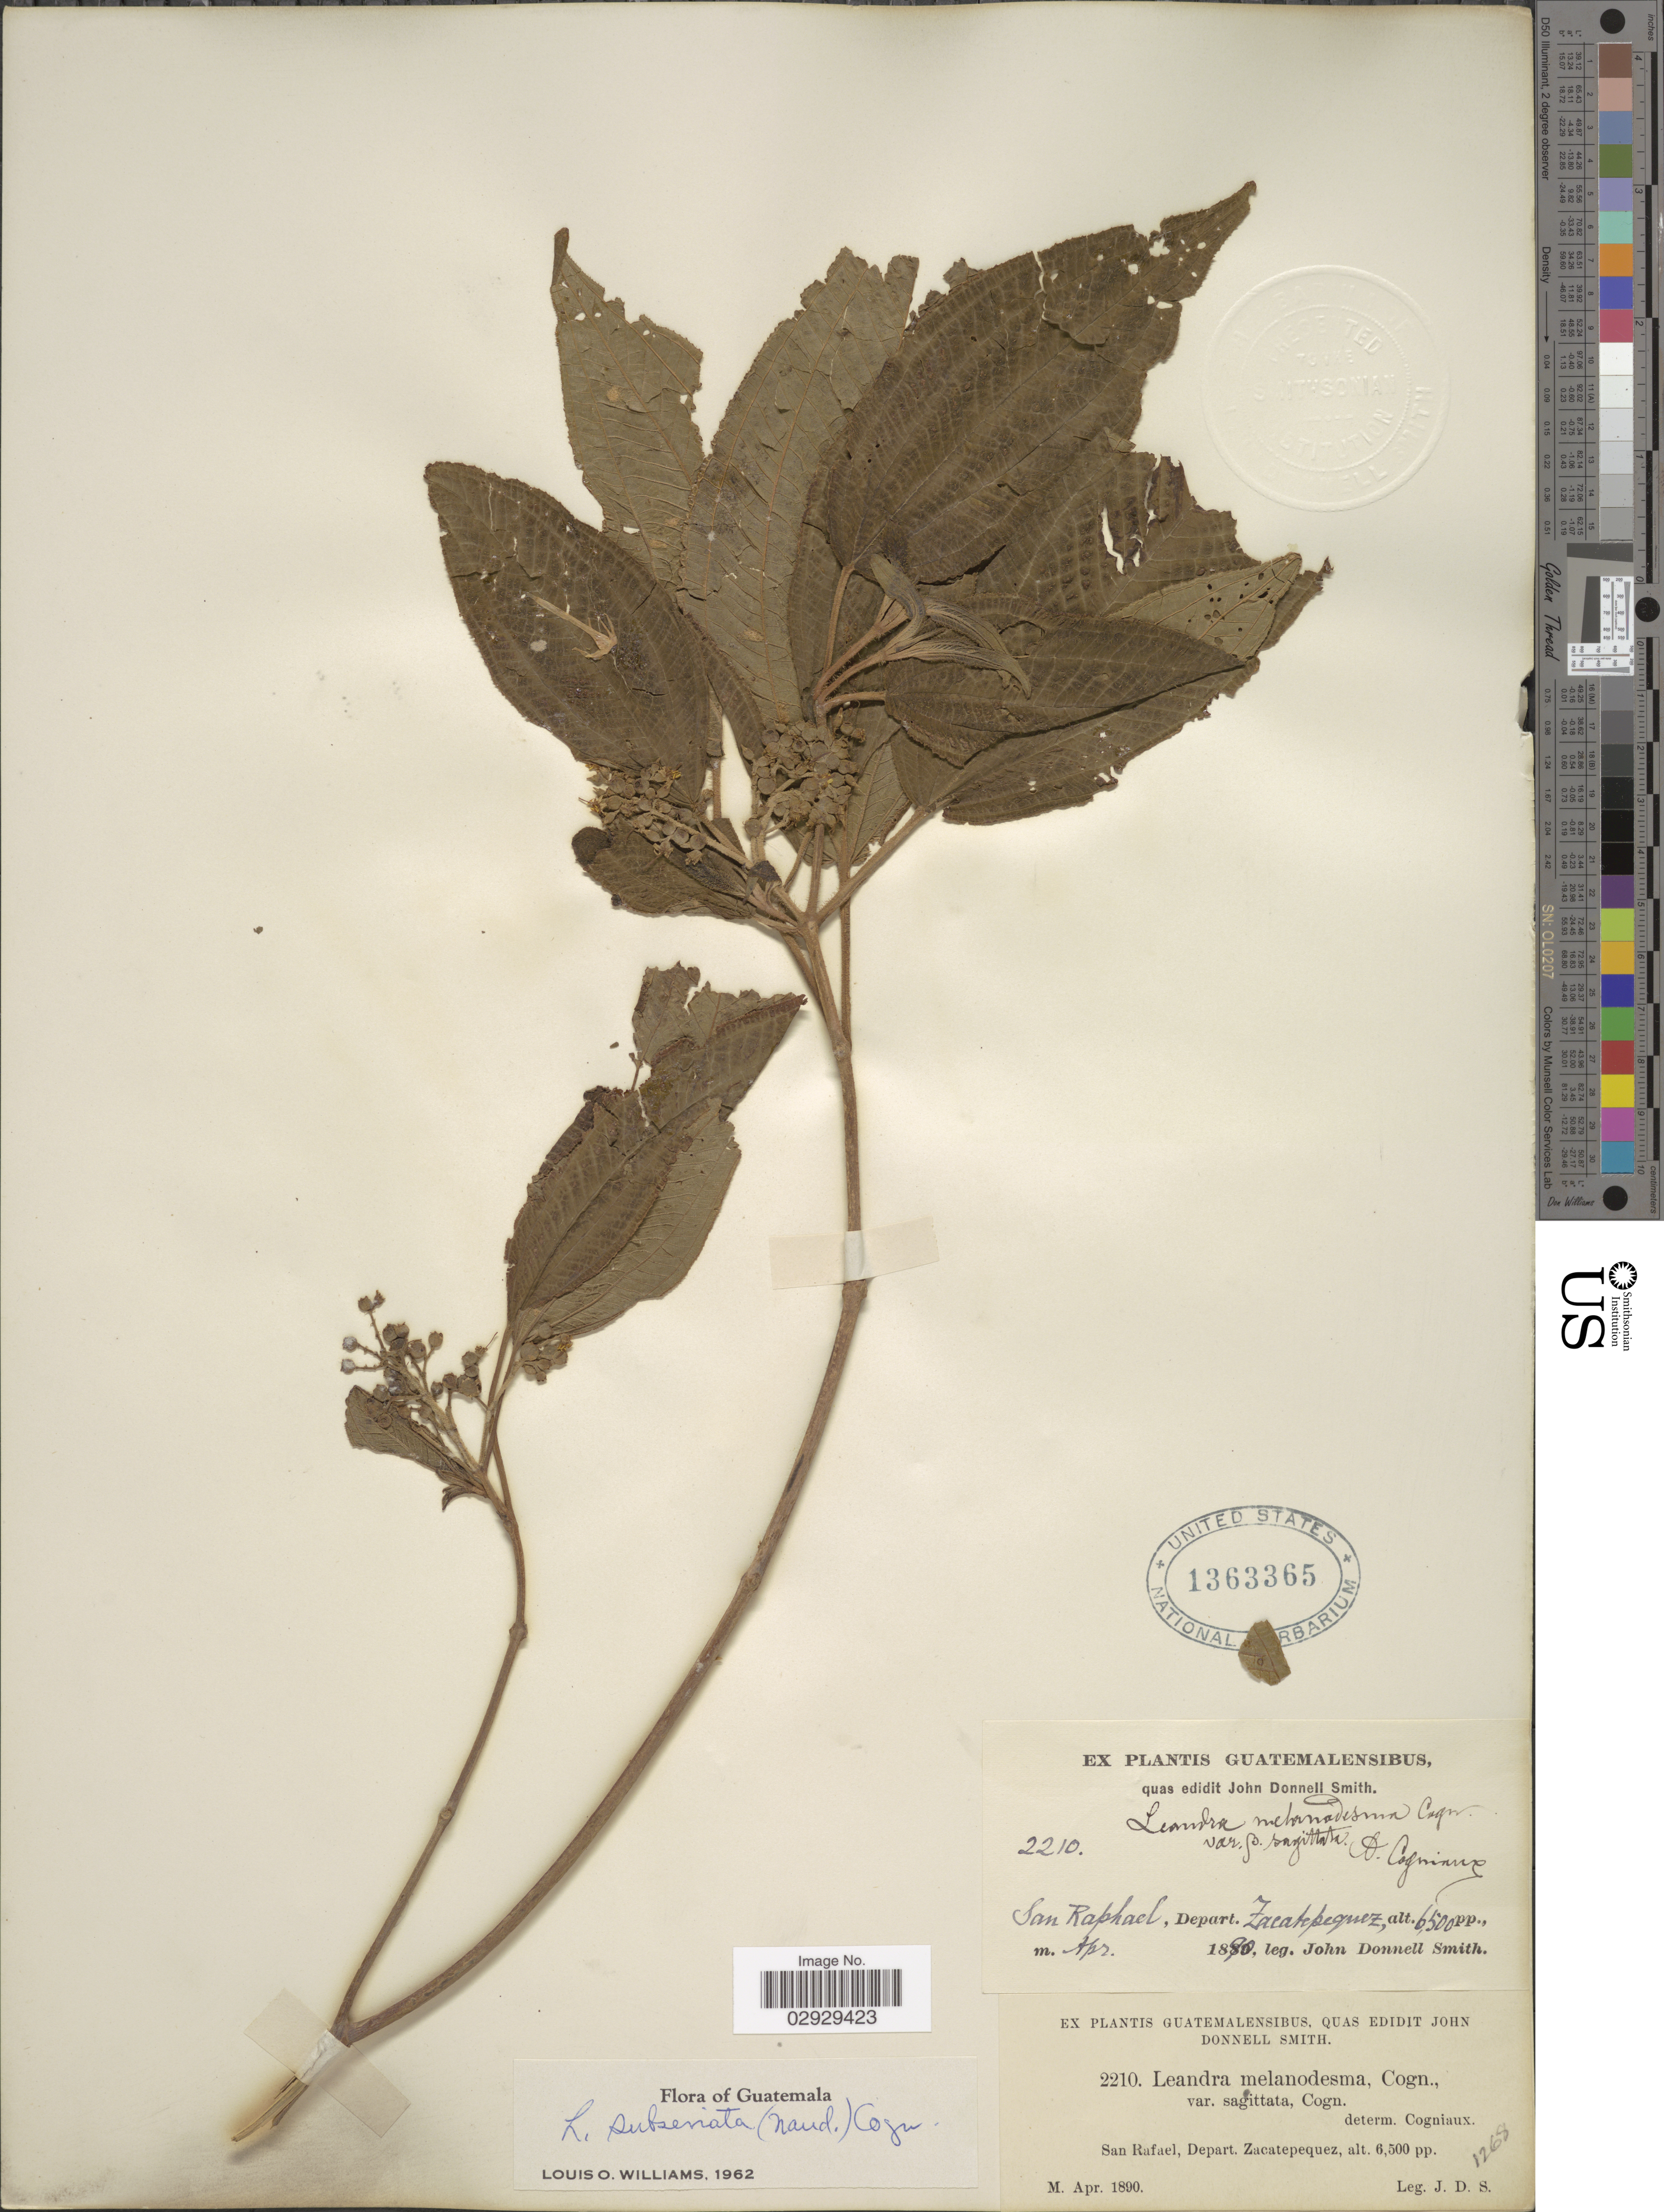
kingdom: Plantae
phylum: Tracheophyta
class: Magnoliopsida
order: Myrtales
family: Melastomataceae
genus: Leandra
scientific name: Leandra subseriata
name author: (Naudin) Cogn.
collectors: J. Donnell Smith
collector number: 2210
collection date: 1890-04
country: Guatemala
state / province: Sacatepéquez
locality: San Rafael, Depart. Zacatepequez.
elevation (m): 1981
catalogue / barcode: US 1363365